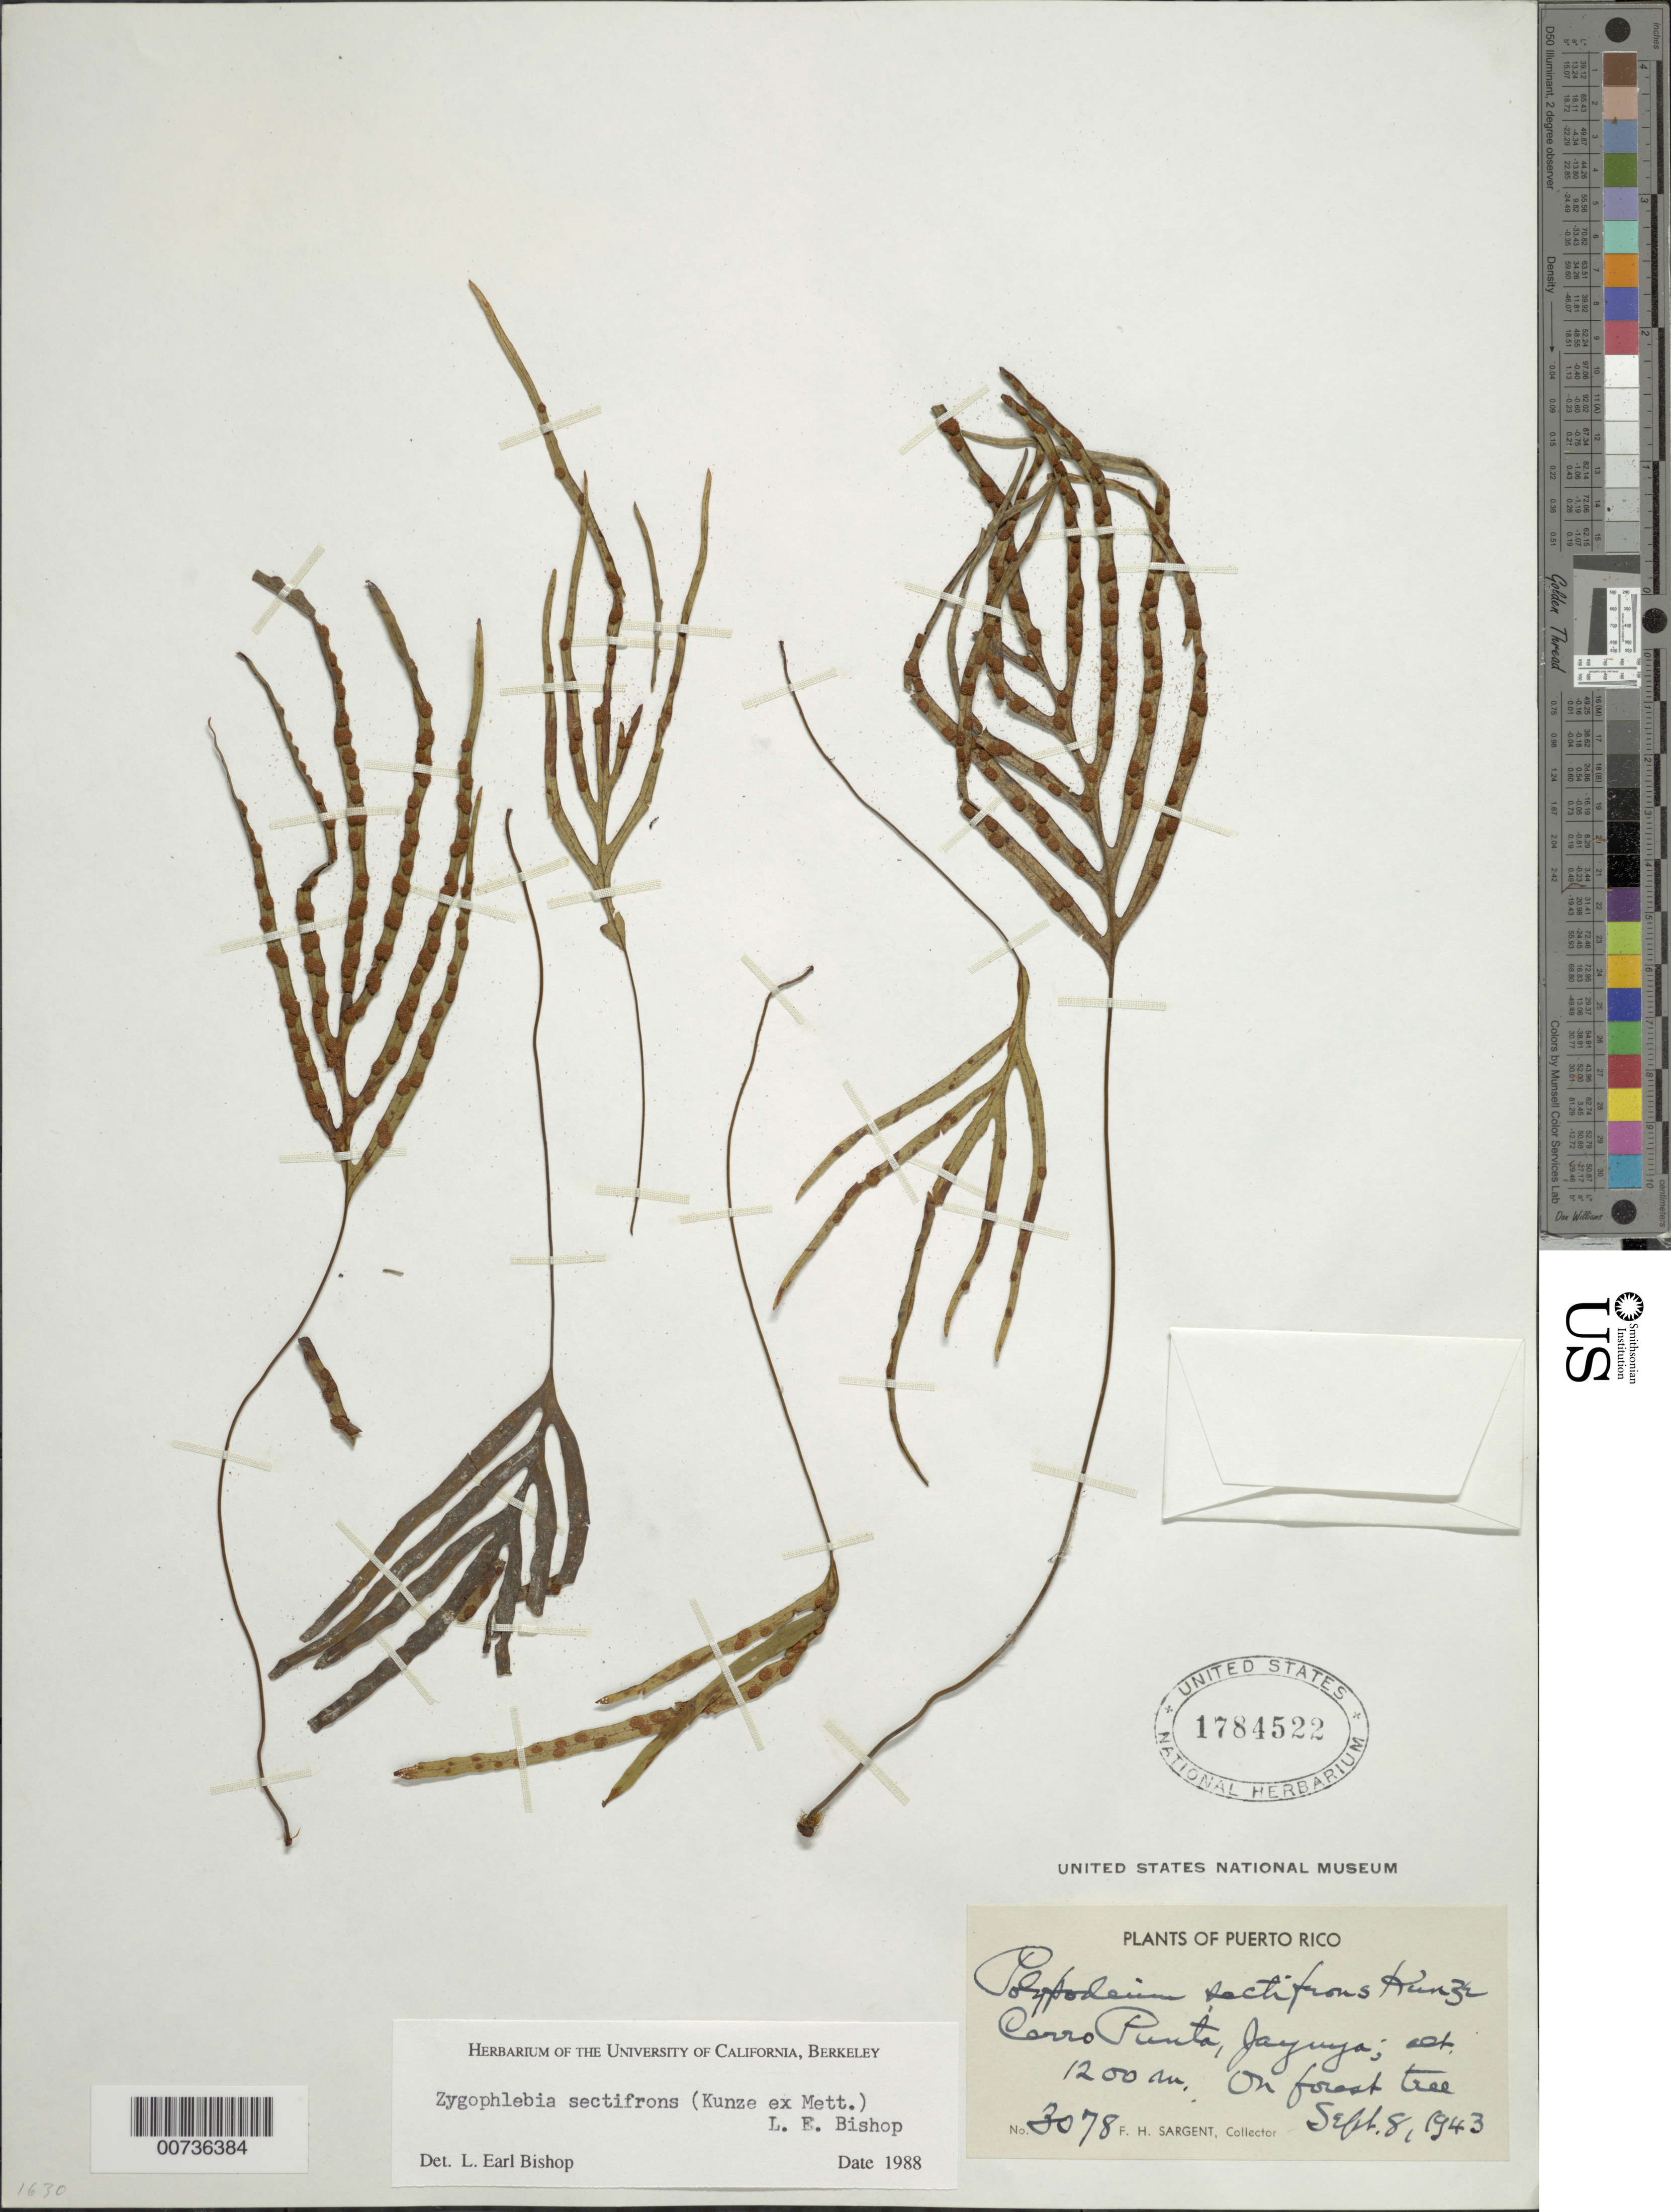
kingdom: Plantae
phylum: Tracheophyta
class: Polypodiopsida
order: Polypodiales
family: Polypodiaceae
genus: Zygophlebia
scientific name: Zygophlebia sectifrons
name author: (Kunze ex Mett.) L.E. Bishop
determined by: Earl, L.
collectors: F. H. Sargent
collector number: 3078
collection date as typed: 08 Sep 1943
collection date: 1943-09-08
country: Puerto Rico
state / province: Jayuya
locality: Cerro Punta Jayuya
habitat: On Forest tree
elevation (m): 1200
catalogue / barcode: US 1784522